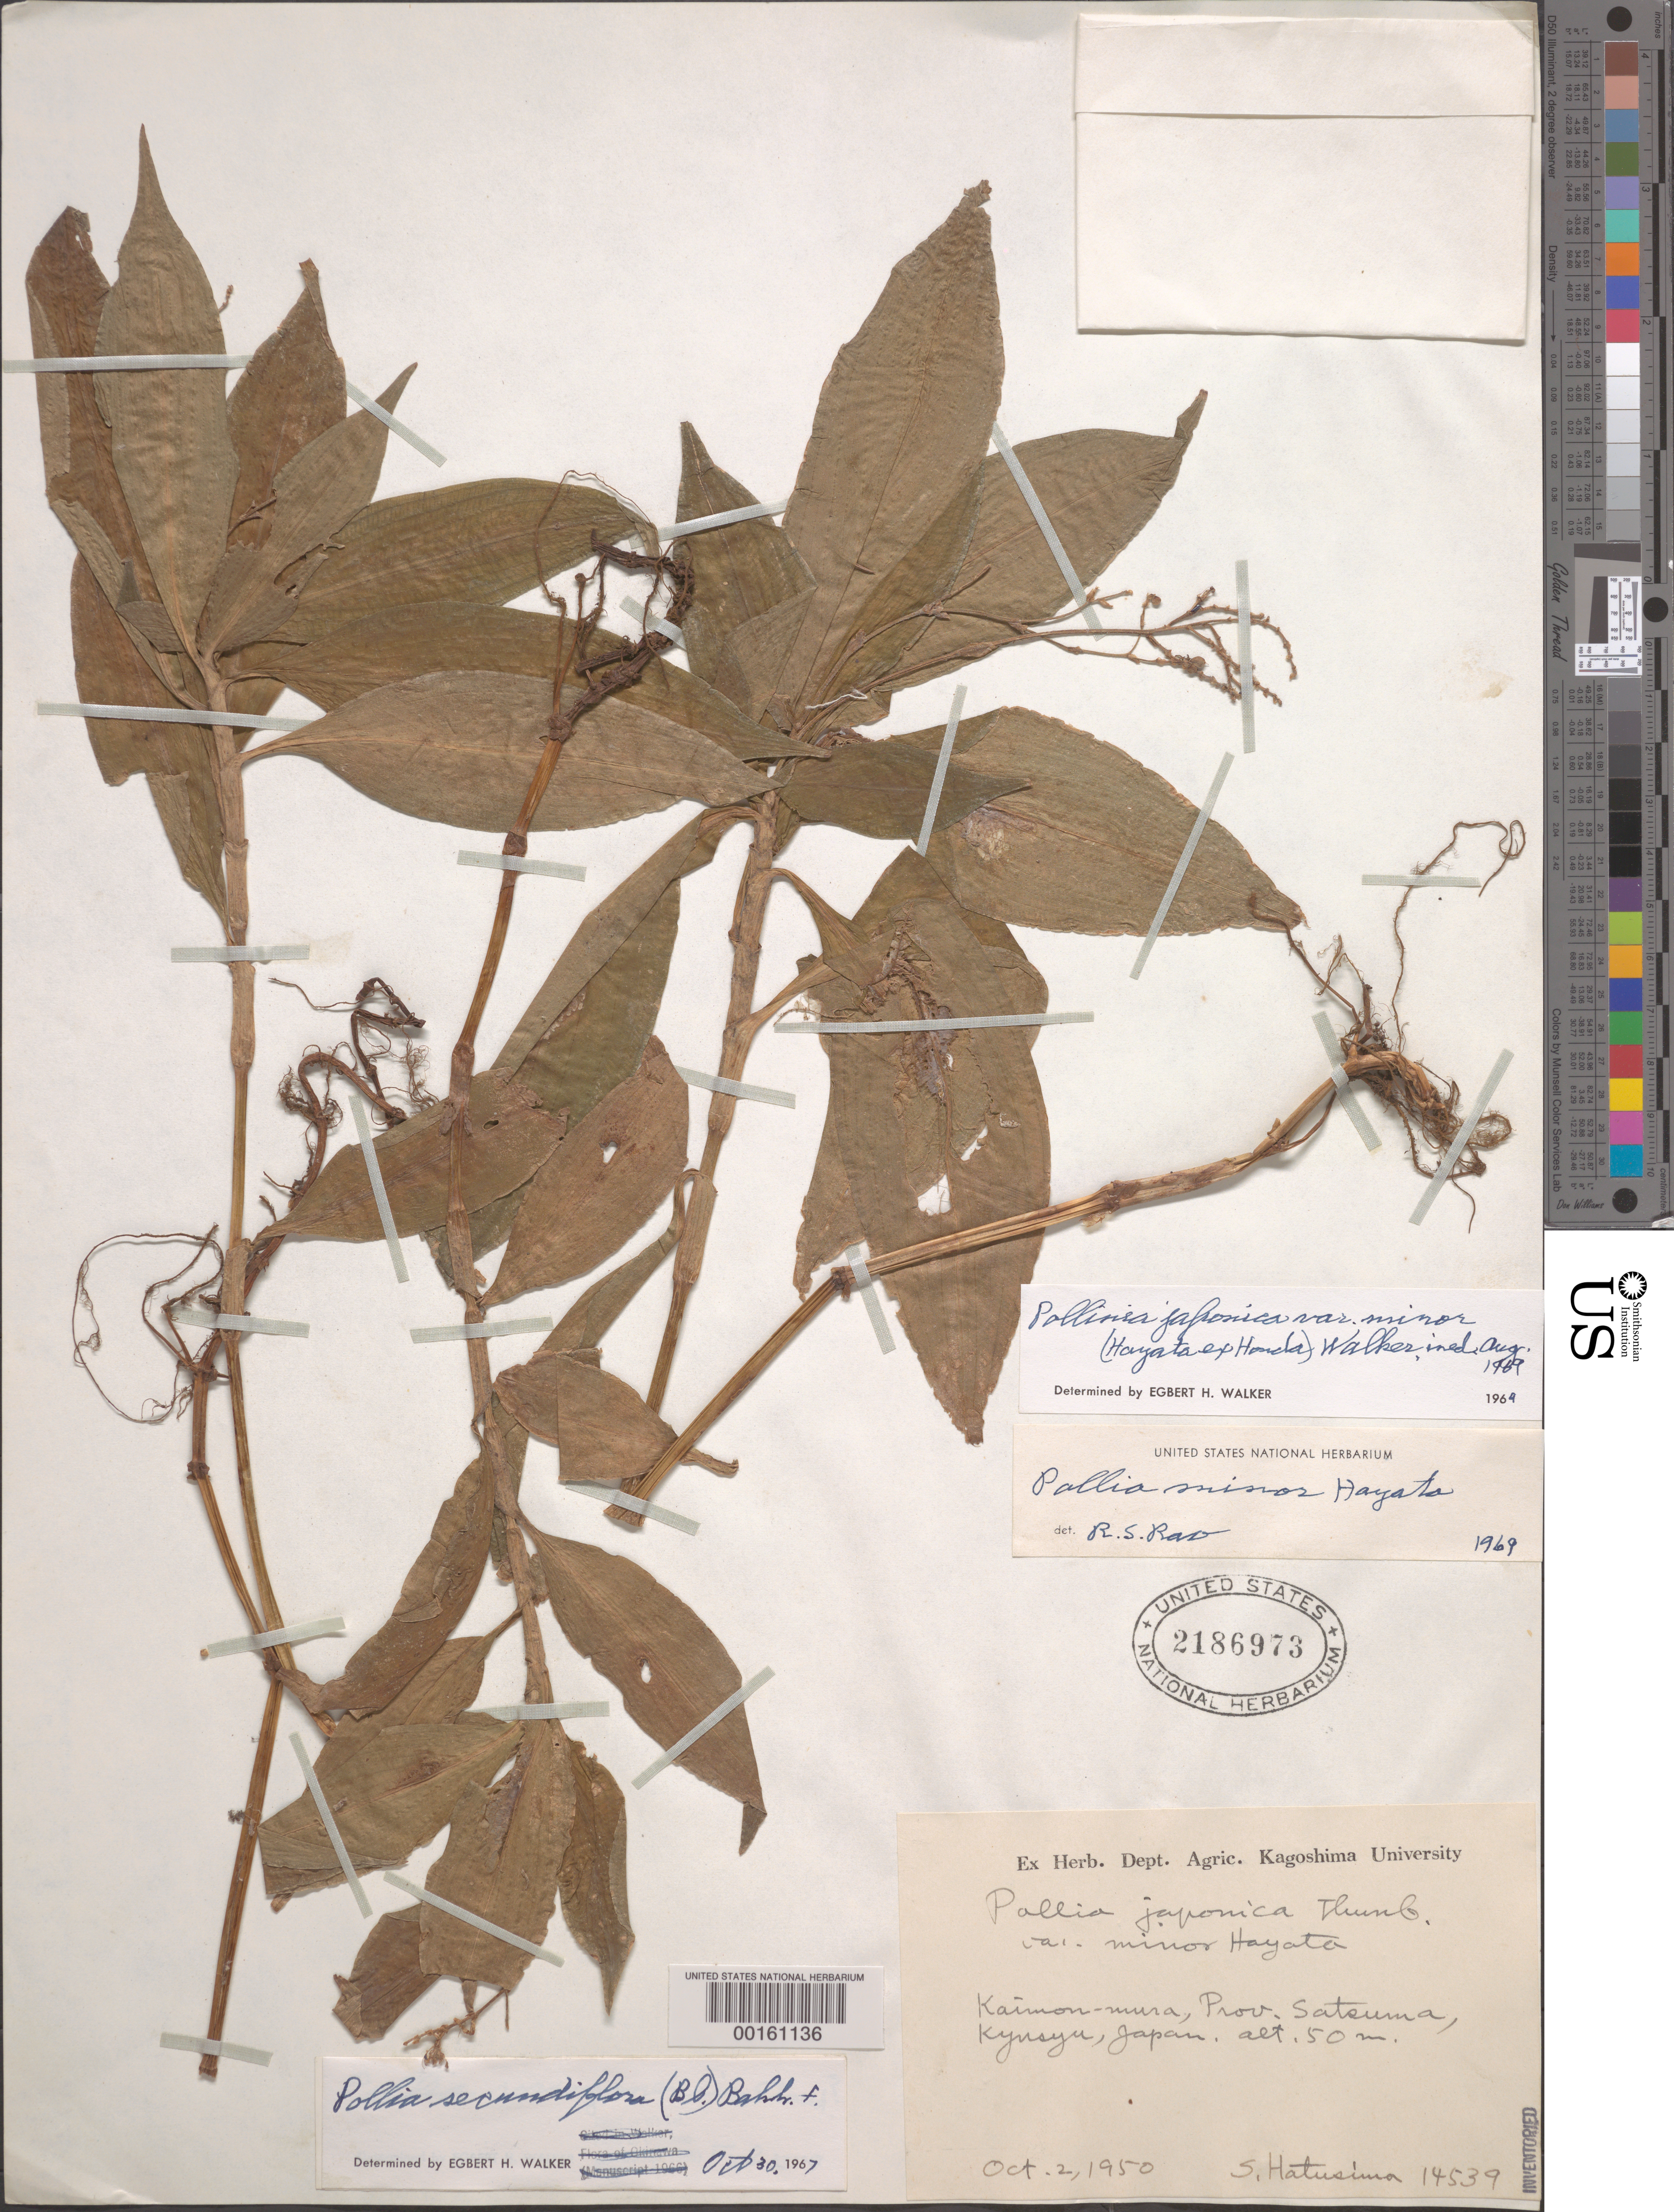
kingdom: Plantae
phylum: Tracheophyta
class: Liliopsida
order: Commelinales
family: Commelinaceae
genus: Pollia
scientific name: Pollia minor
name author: Honda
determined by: Rao, R. S.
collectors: S. Hatusima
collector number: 14539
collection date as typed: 02 Oct 1950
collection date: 1950-10-02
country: Japan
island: Kyushu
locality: Kaimon-mura, prov. satsuma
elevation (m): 50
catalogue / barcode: US 2186973